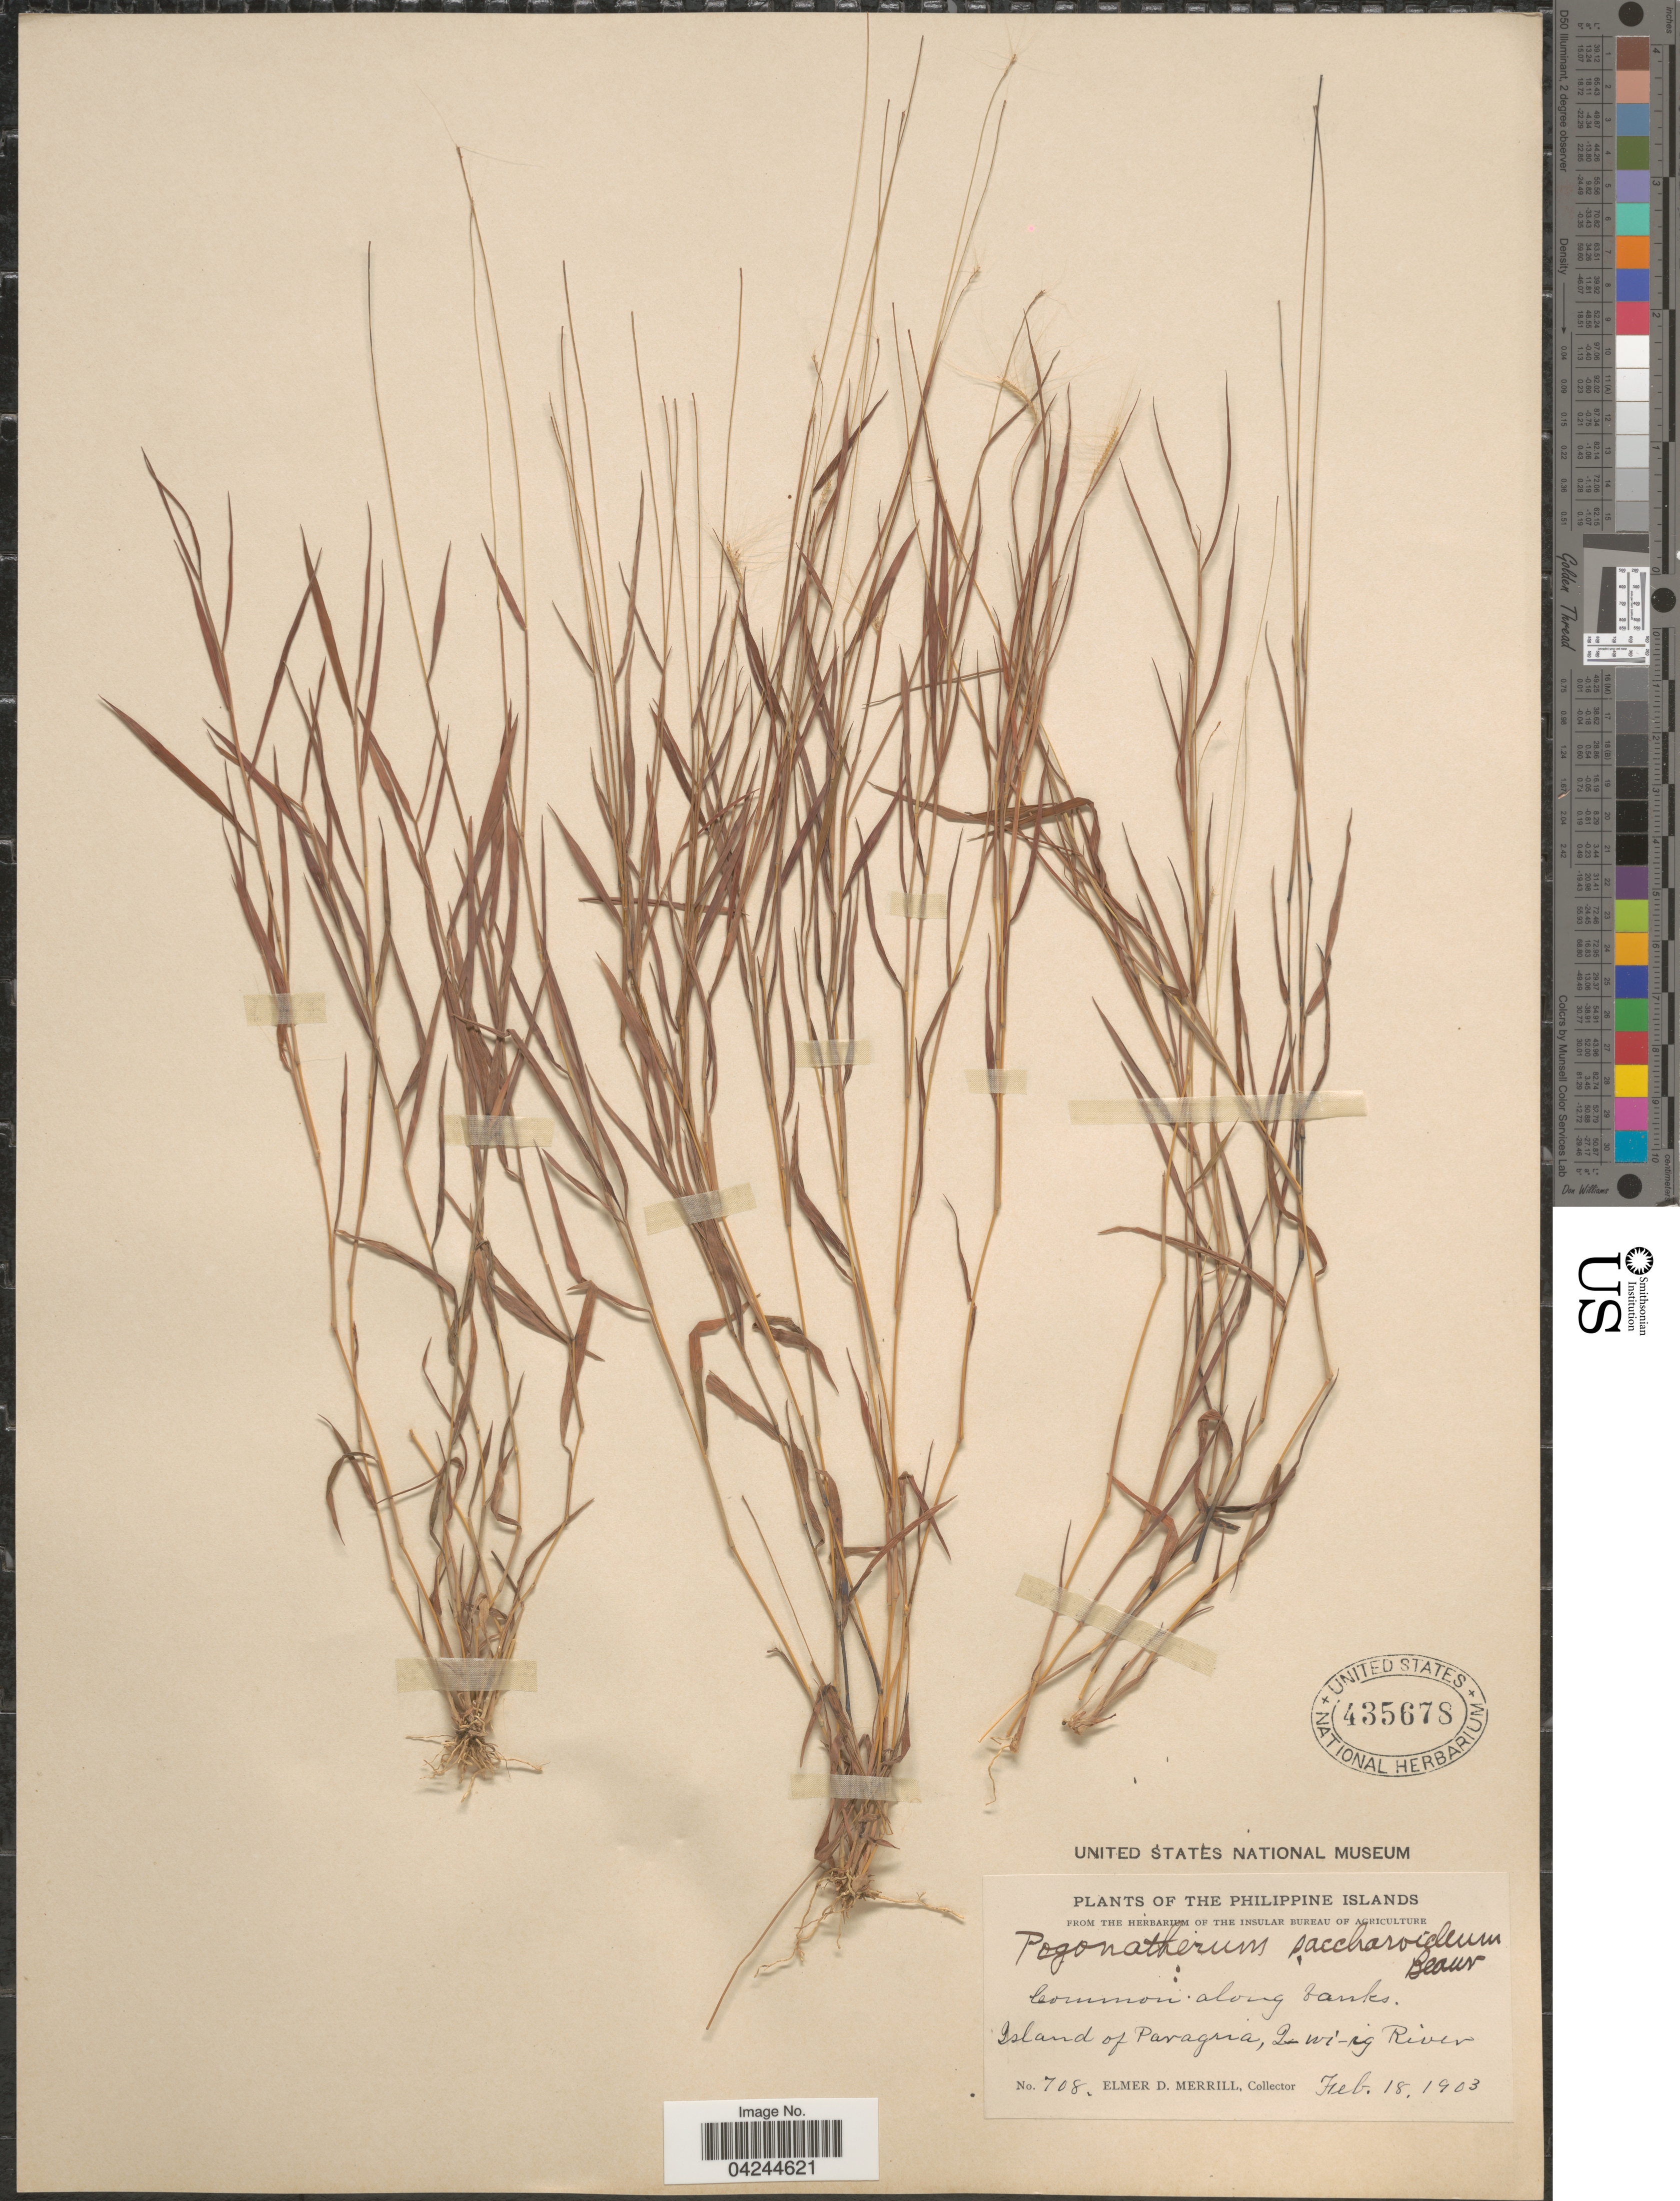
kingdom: Plantae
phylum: Tracheophyta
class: Liliopsida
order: Poales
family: Poaceae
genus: Pogonatherum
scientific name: Pogonatherum crinitum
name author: (Thunb.) Kunth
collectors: E. D. Merrill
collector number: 708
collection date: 1903-02-18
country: Philippines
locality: Philippine Islands. Island of Paragua, I-wi-ig River.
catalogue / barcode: US 435678